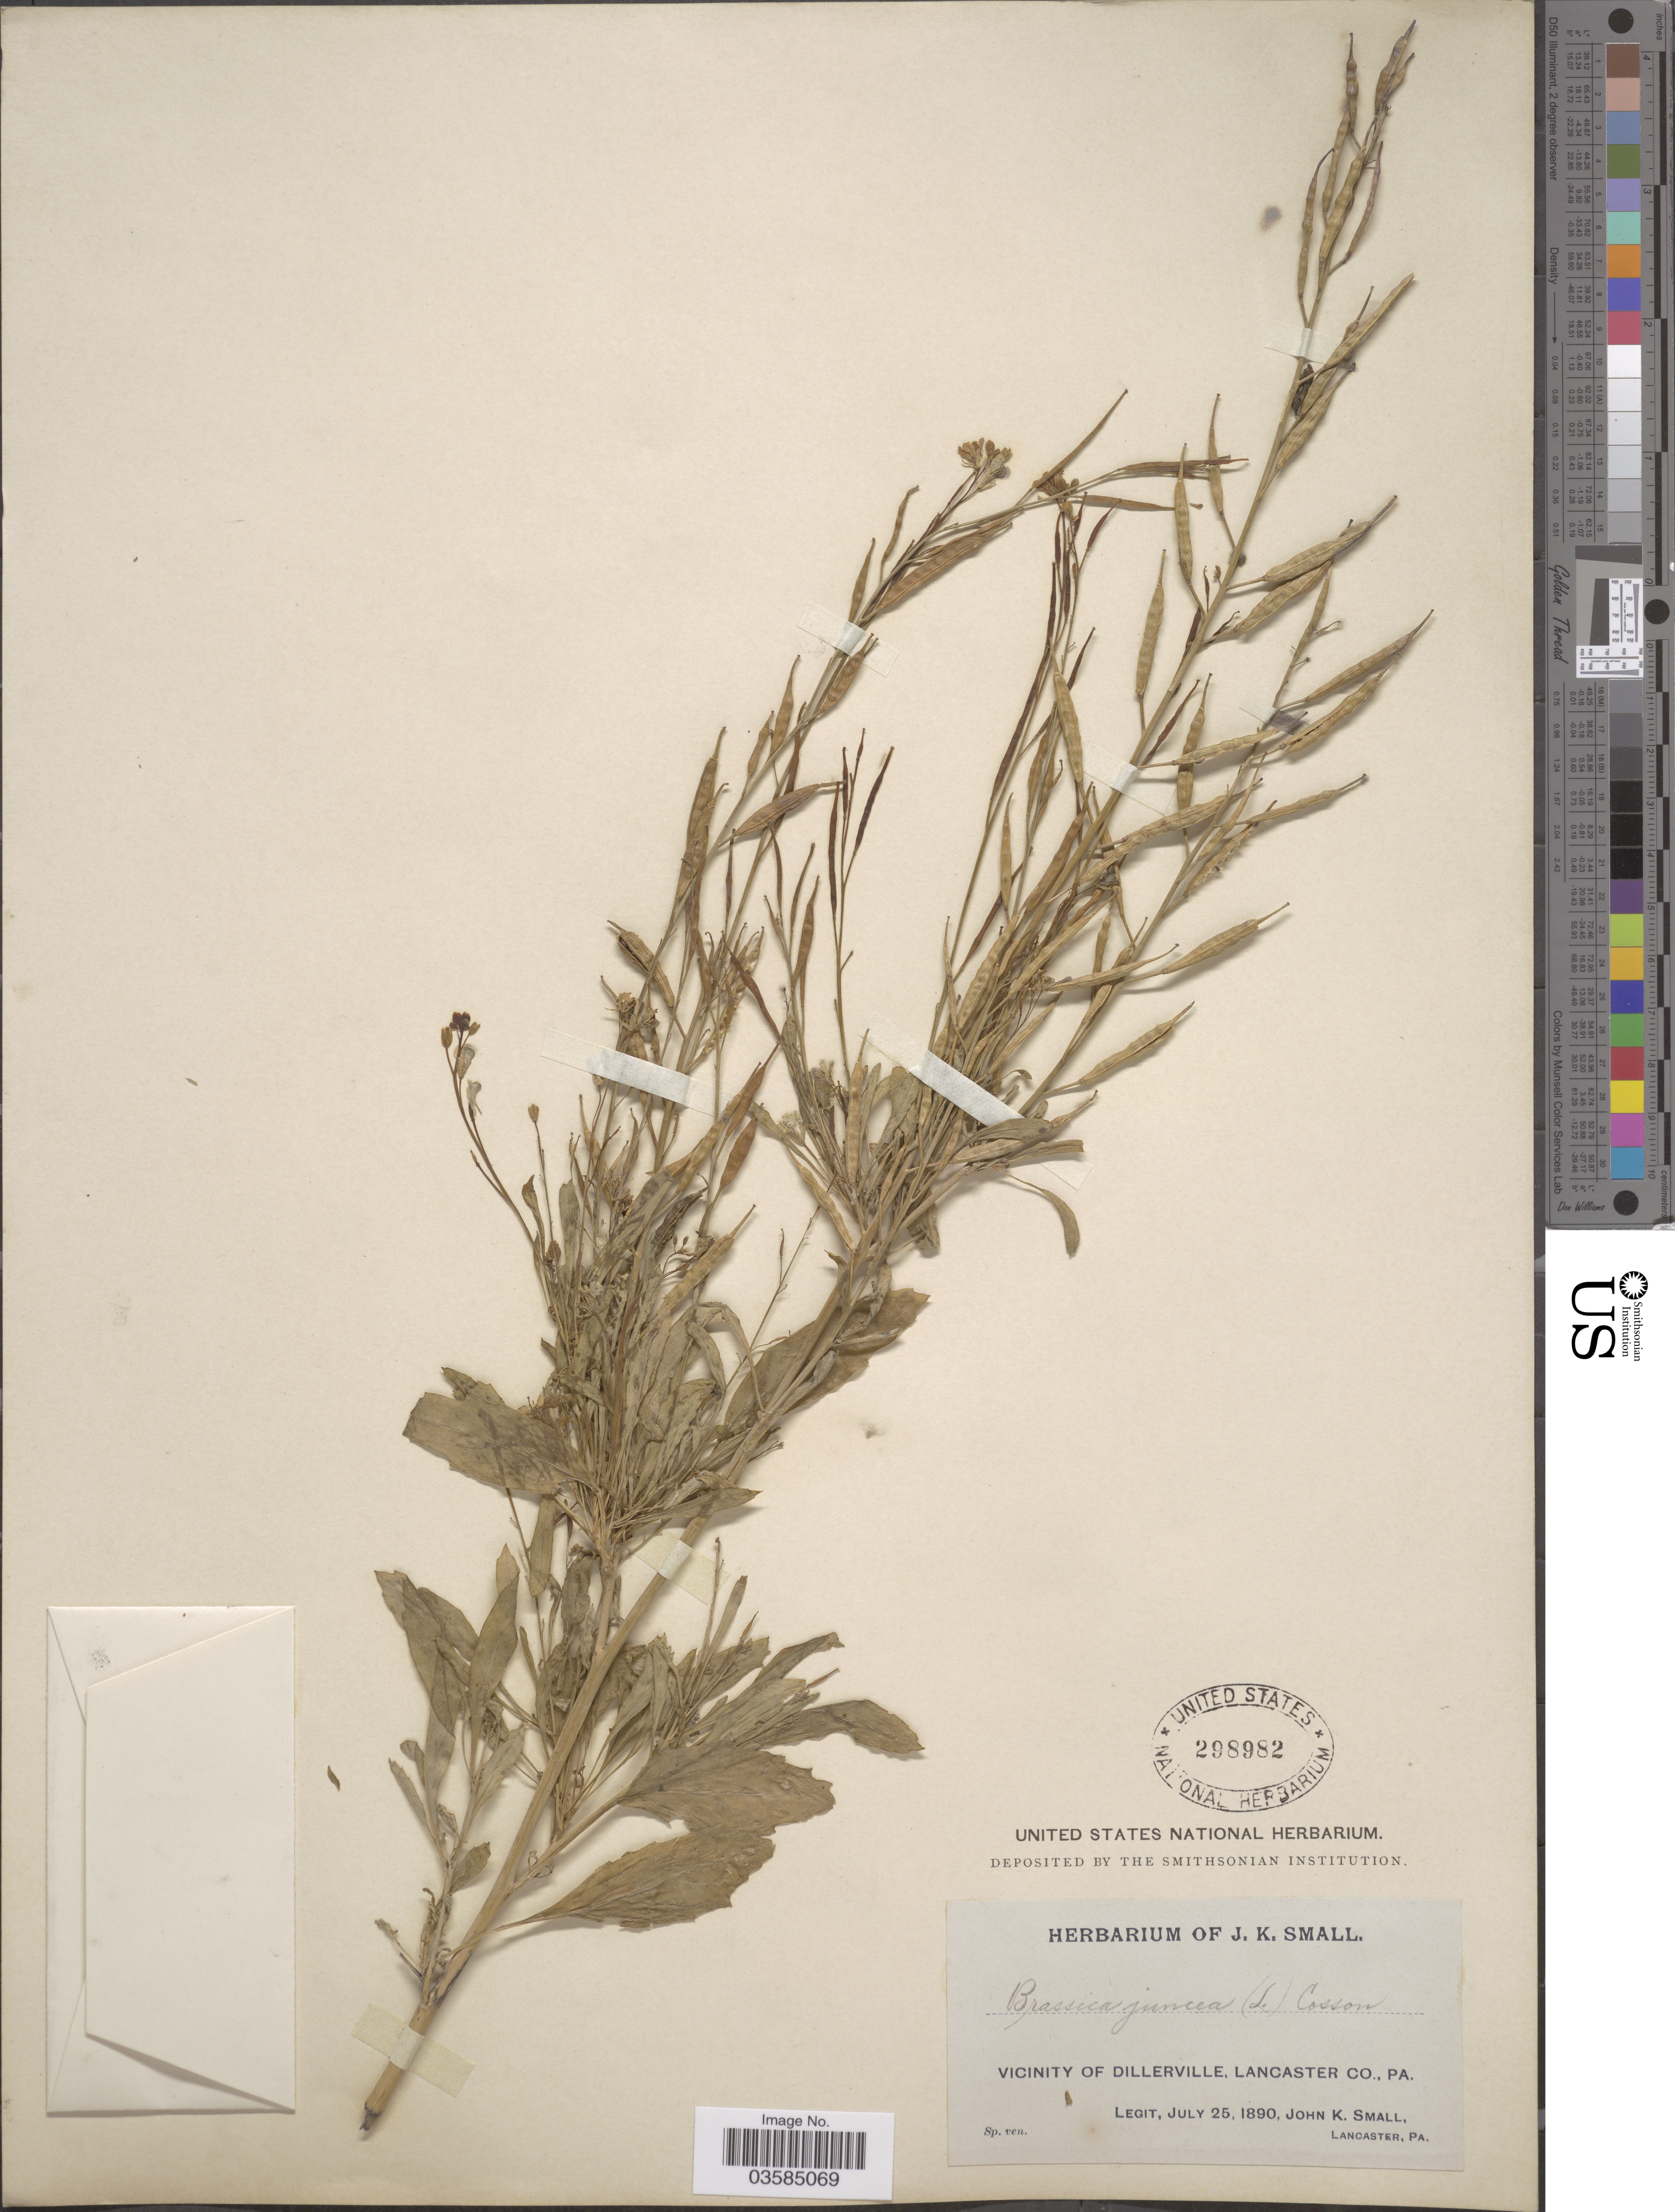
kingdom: Plantae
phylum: Tracheophyta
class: Magnoliopsida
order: Brassicales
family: Brassicaceae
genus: Brassica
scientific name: Brassica juncea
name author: (L.) Czern.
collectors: J. K. Small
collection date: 1890-07-25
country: United States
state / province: Pennsylvania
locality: Vicinity of Dillerville, Lancaster Co.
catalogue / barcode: US 298982